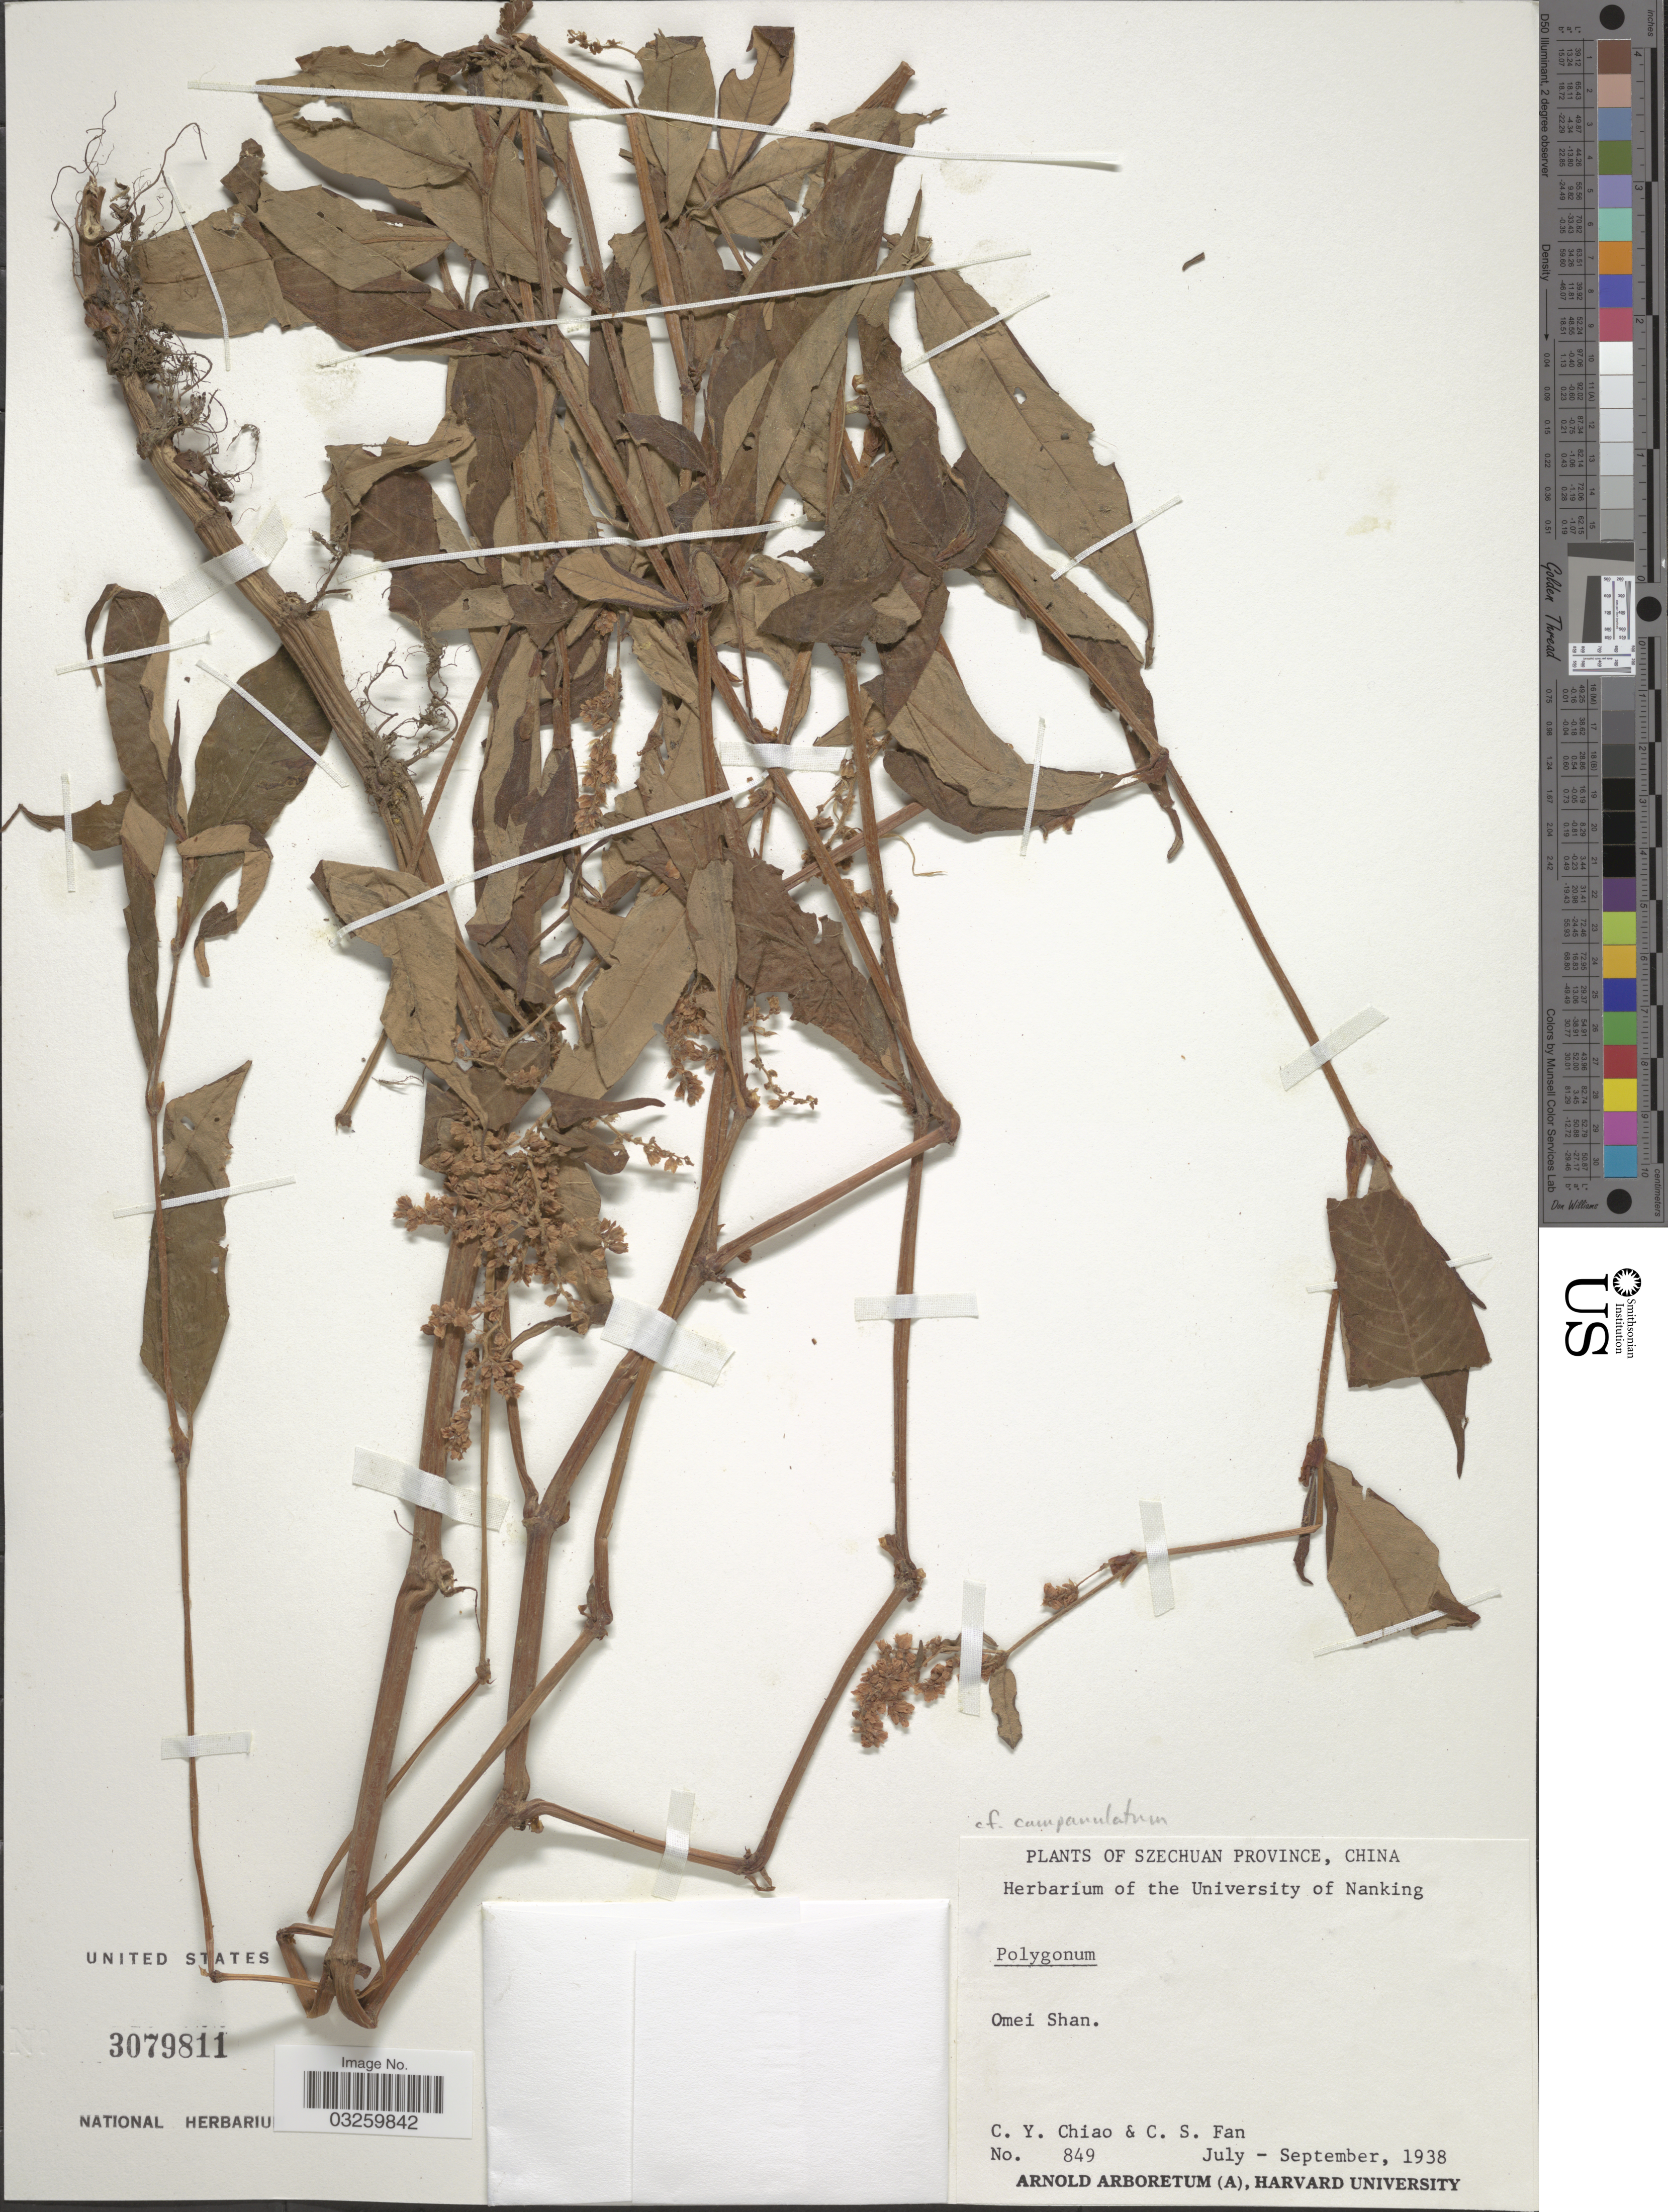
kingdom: Plantae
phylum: Tracheophyta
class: Magnoliopsida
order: Caryophyllales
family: Polygonaceae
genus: Polygonum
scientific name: Polygonum sp.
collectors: C. Y. Chiao & C. S. Fan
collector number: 849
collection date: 1938-07/1938-09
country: China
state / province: Sichuan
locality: Szechuan Province. Omei Shan.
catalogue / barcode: US 3079811